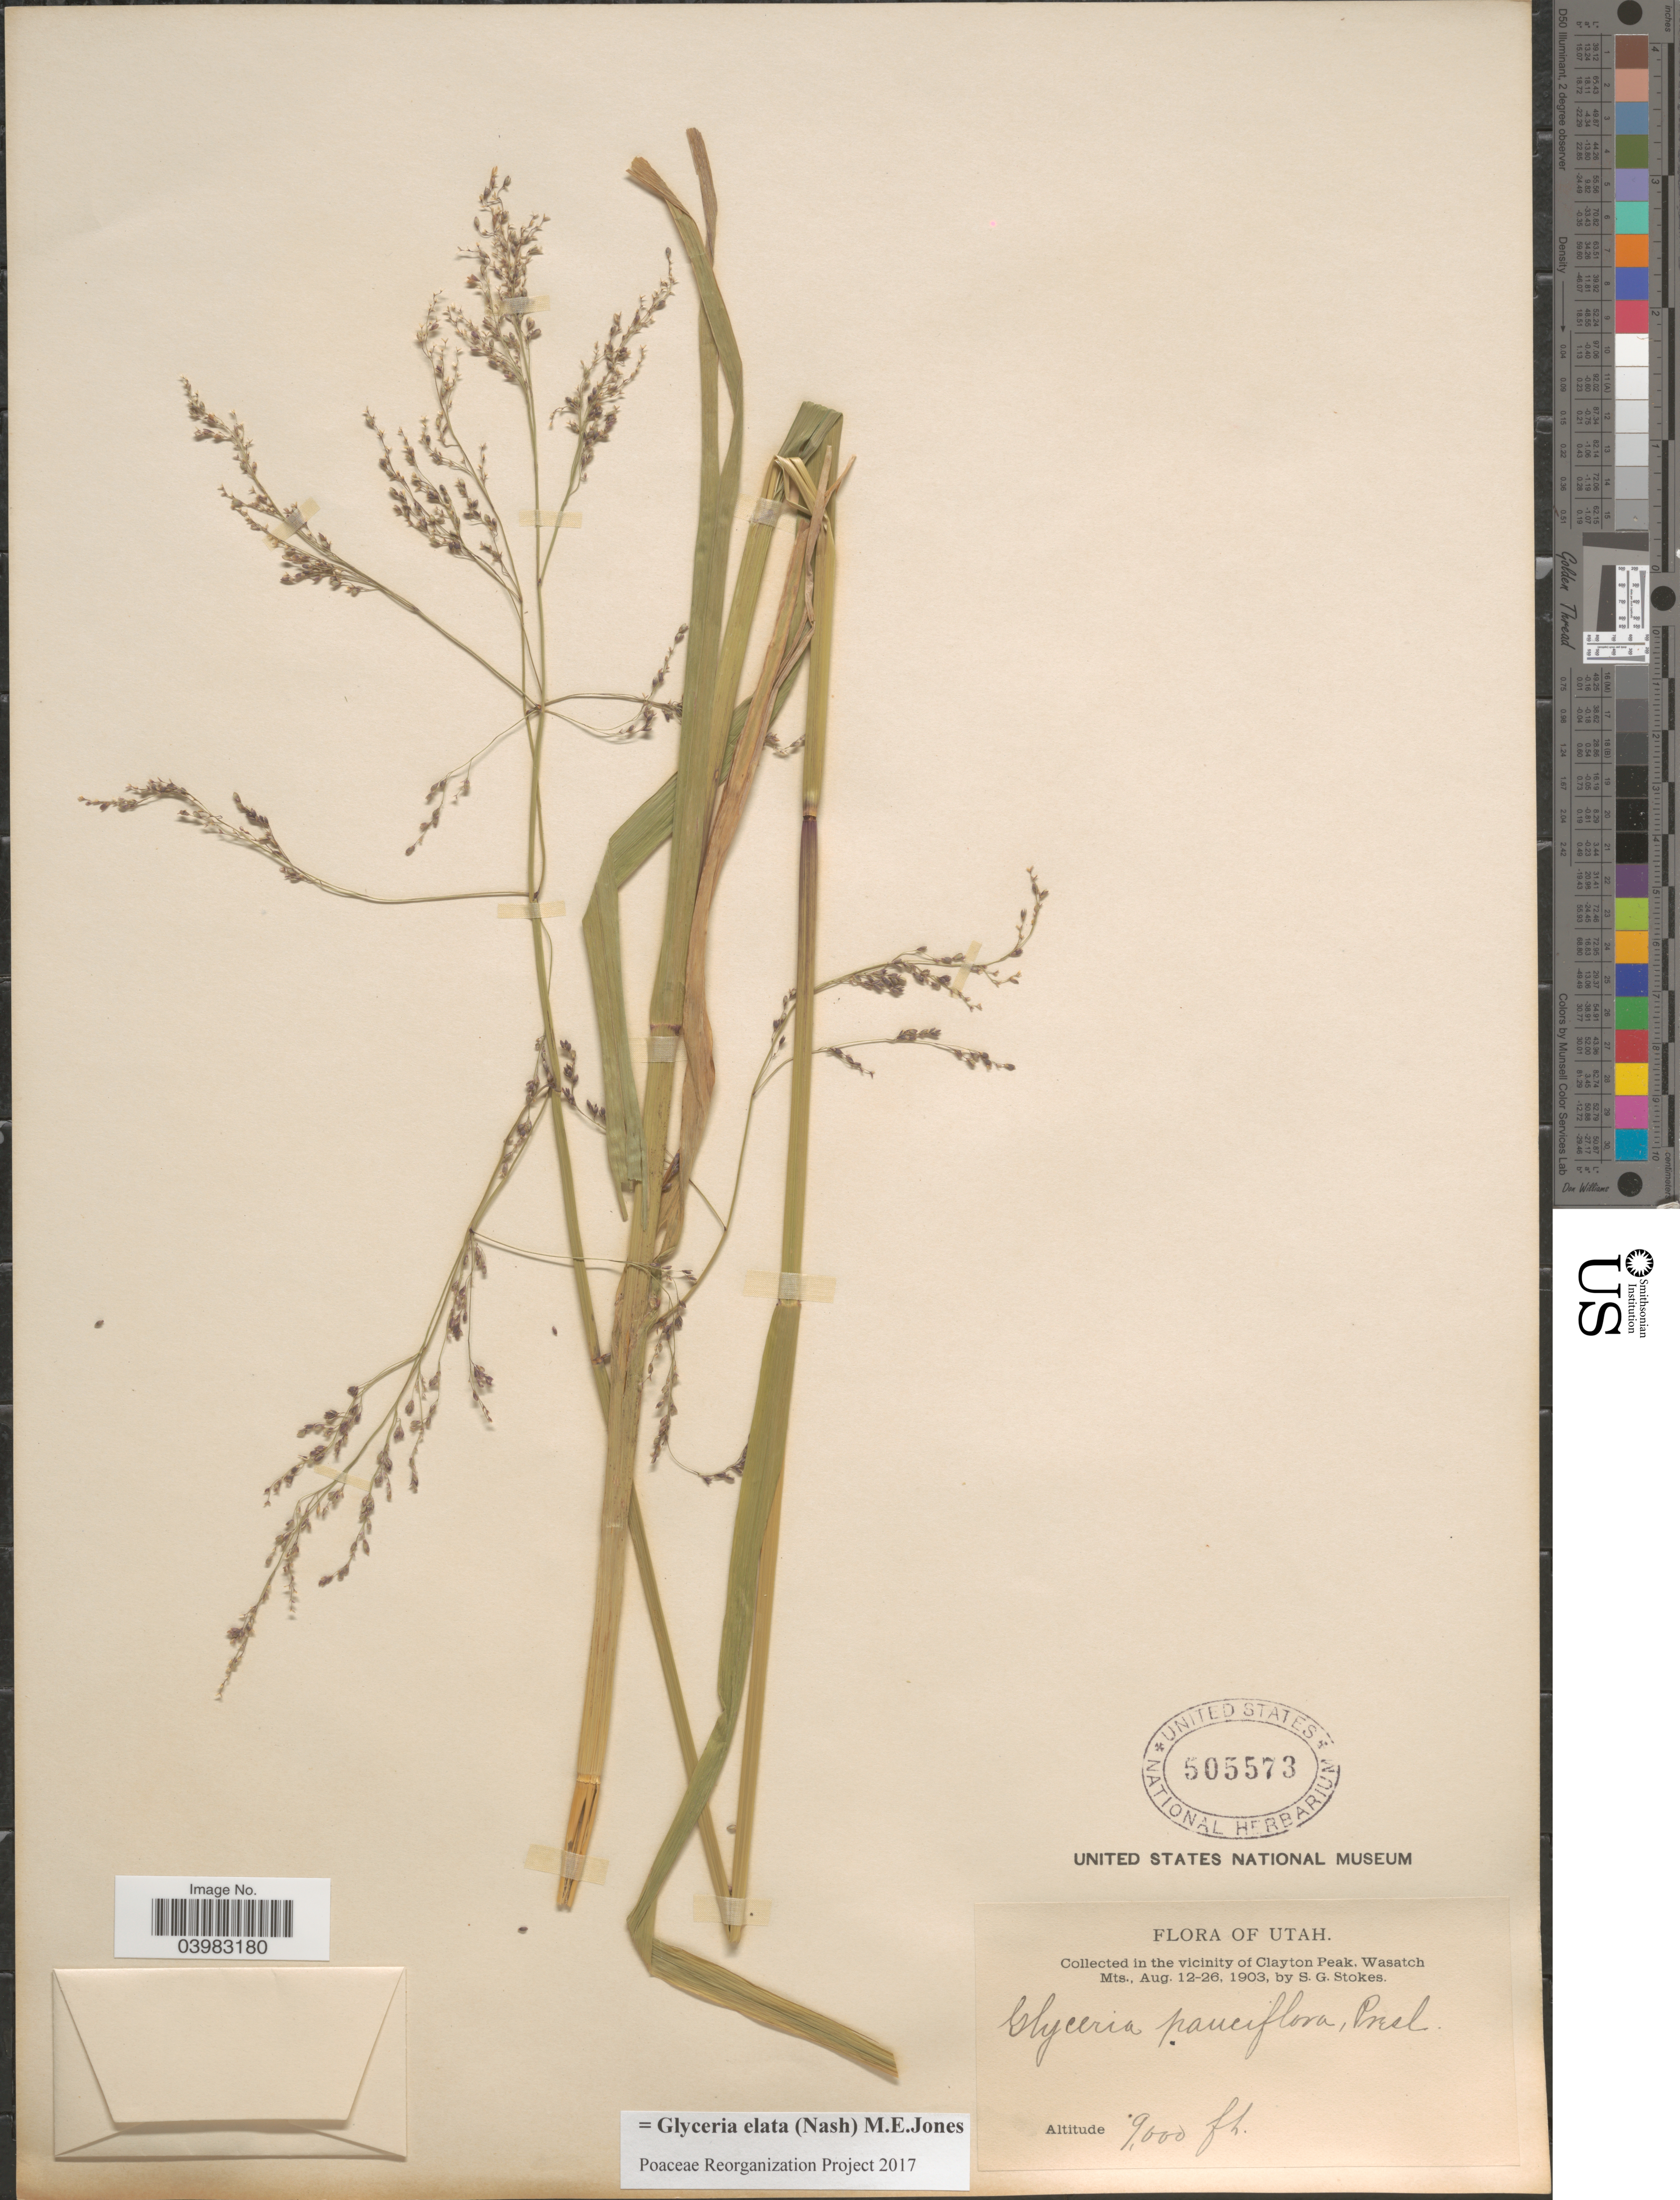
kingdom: Plantae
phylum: Tracheophyta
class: Liliopsida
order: Poales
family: Poaceae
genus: Glyceria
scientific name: Glyceria elata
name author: (Nash) M.E. Jones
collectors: S. G. Stokes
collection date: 1903-08-12/1903-08-26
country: United States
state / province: Utah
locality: In the vicinity of Clayton Peak, Wasatch Mts.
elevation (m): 2743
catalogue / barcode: US 505573